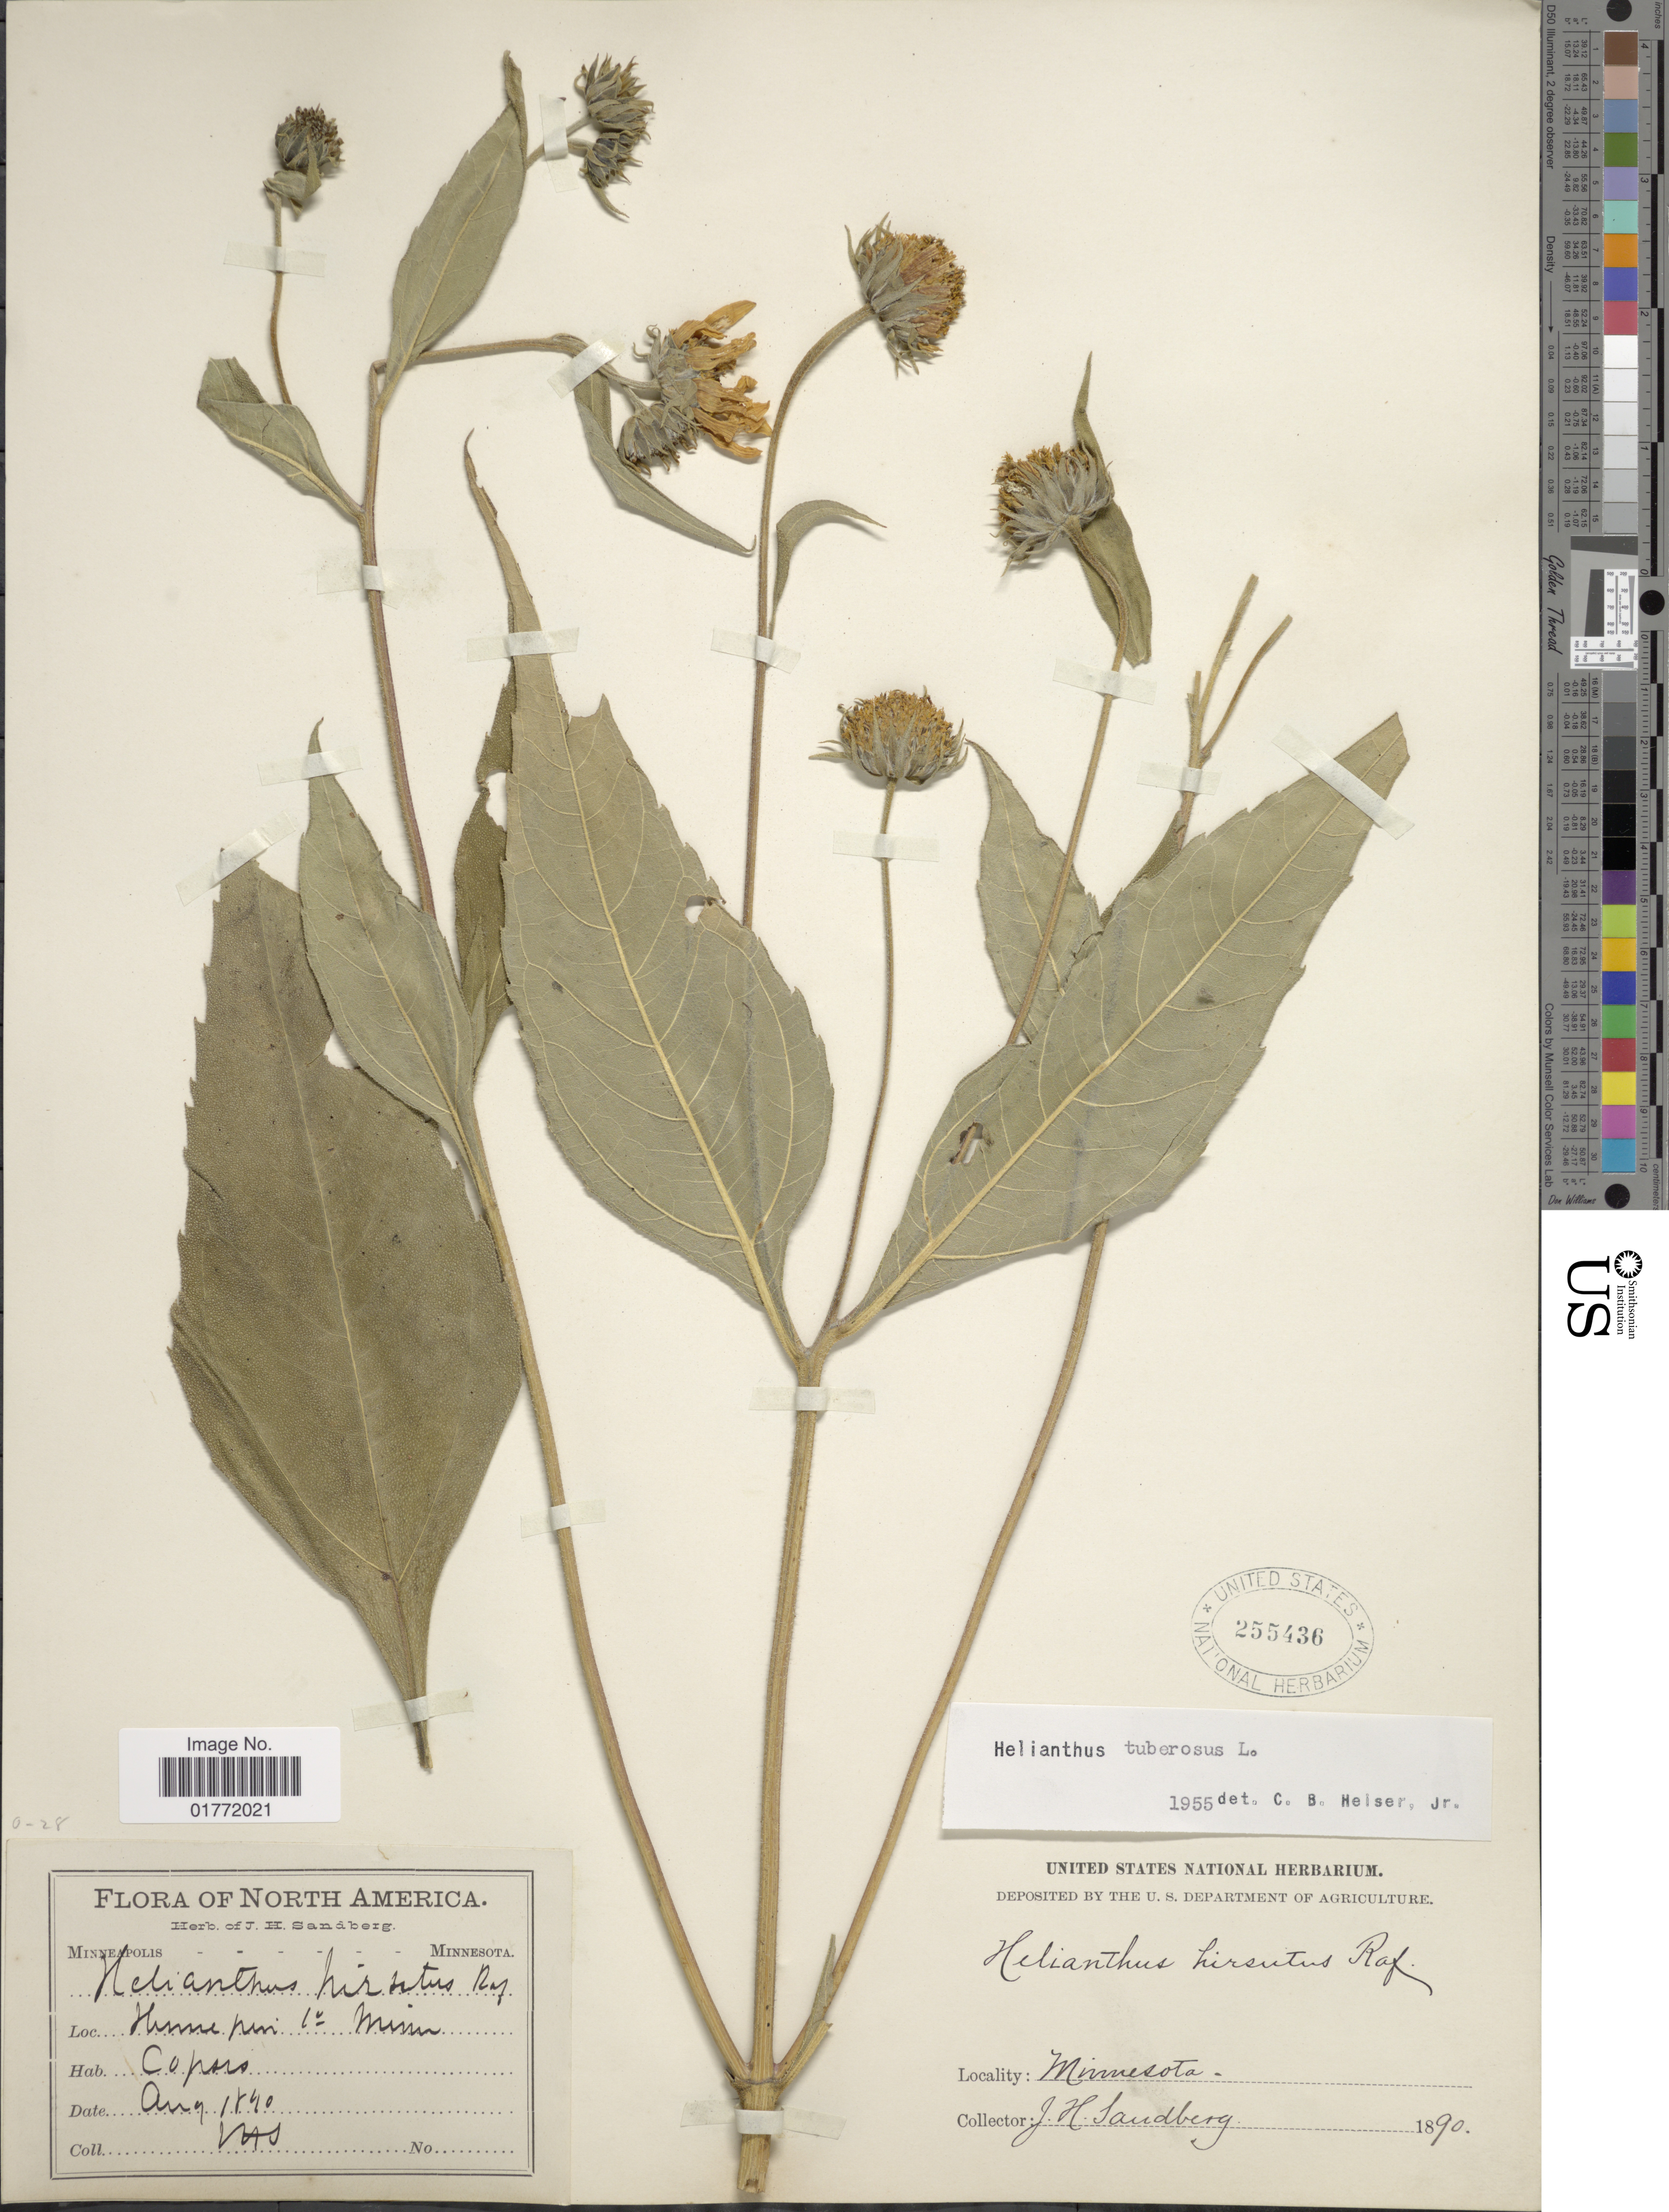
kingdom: Plantae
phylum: Tracheophyta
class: Magnoliopsida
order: Asterales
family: Asteraceae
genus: Helianthus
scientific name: Helianthus tuberosus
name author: L.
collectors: J. H. Sandberg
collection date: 1890-08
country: United States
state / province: Minnesota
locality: Hennepin Co.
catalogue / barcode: US 255436